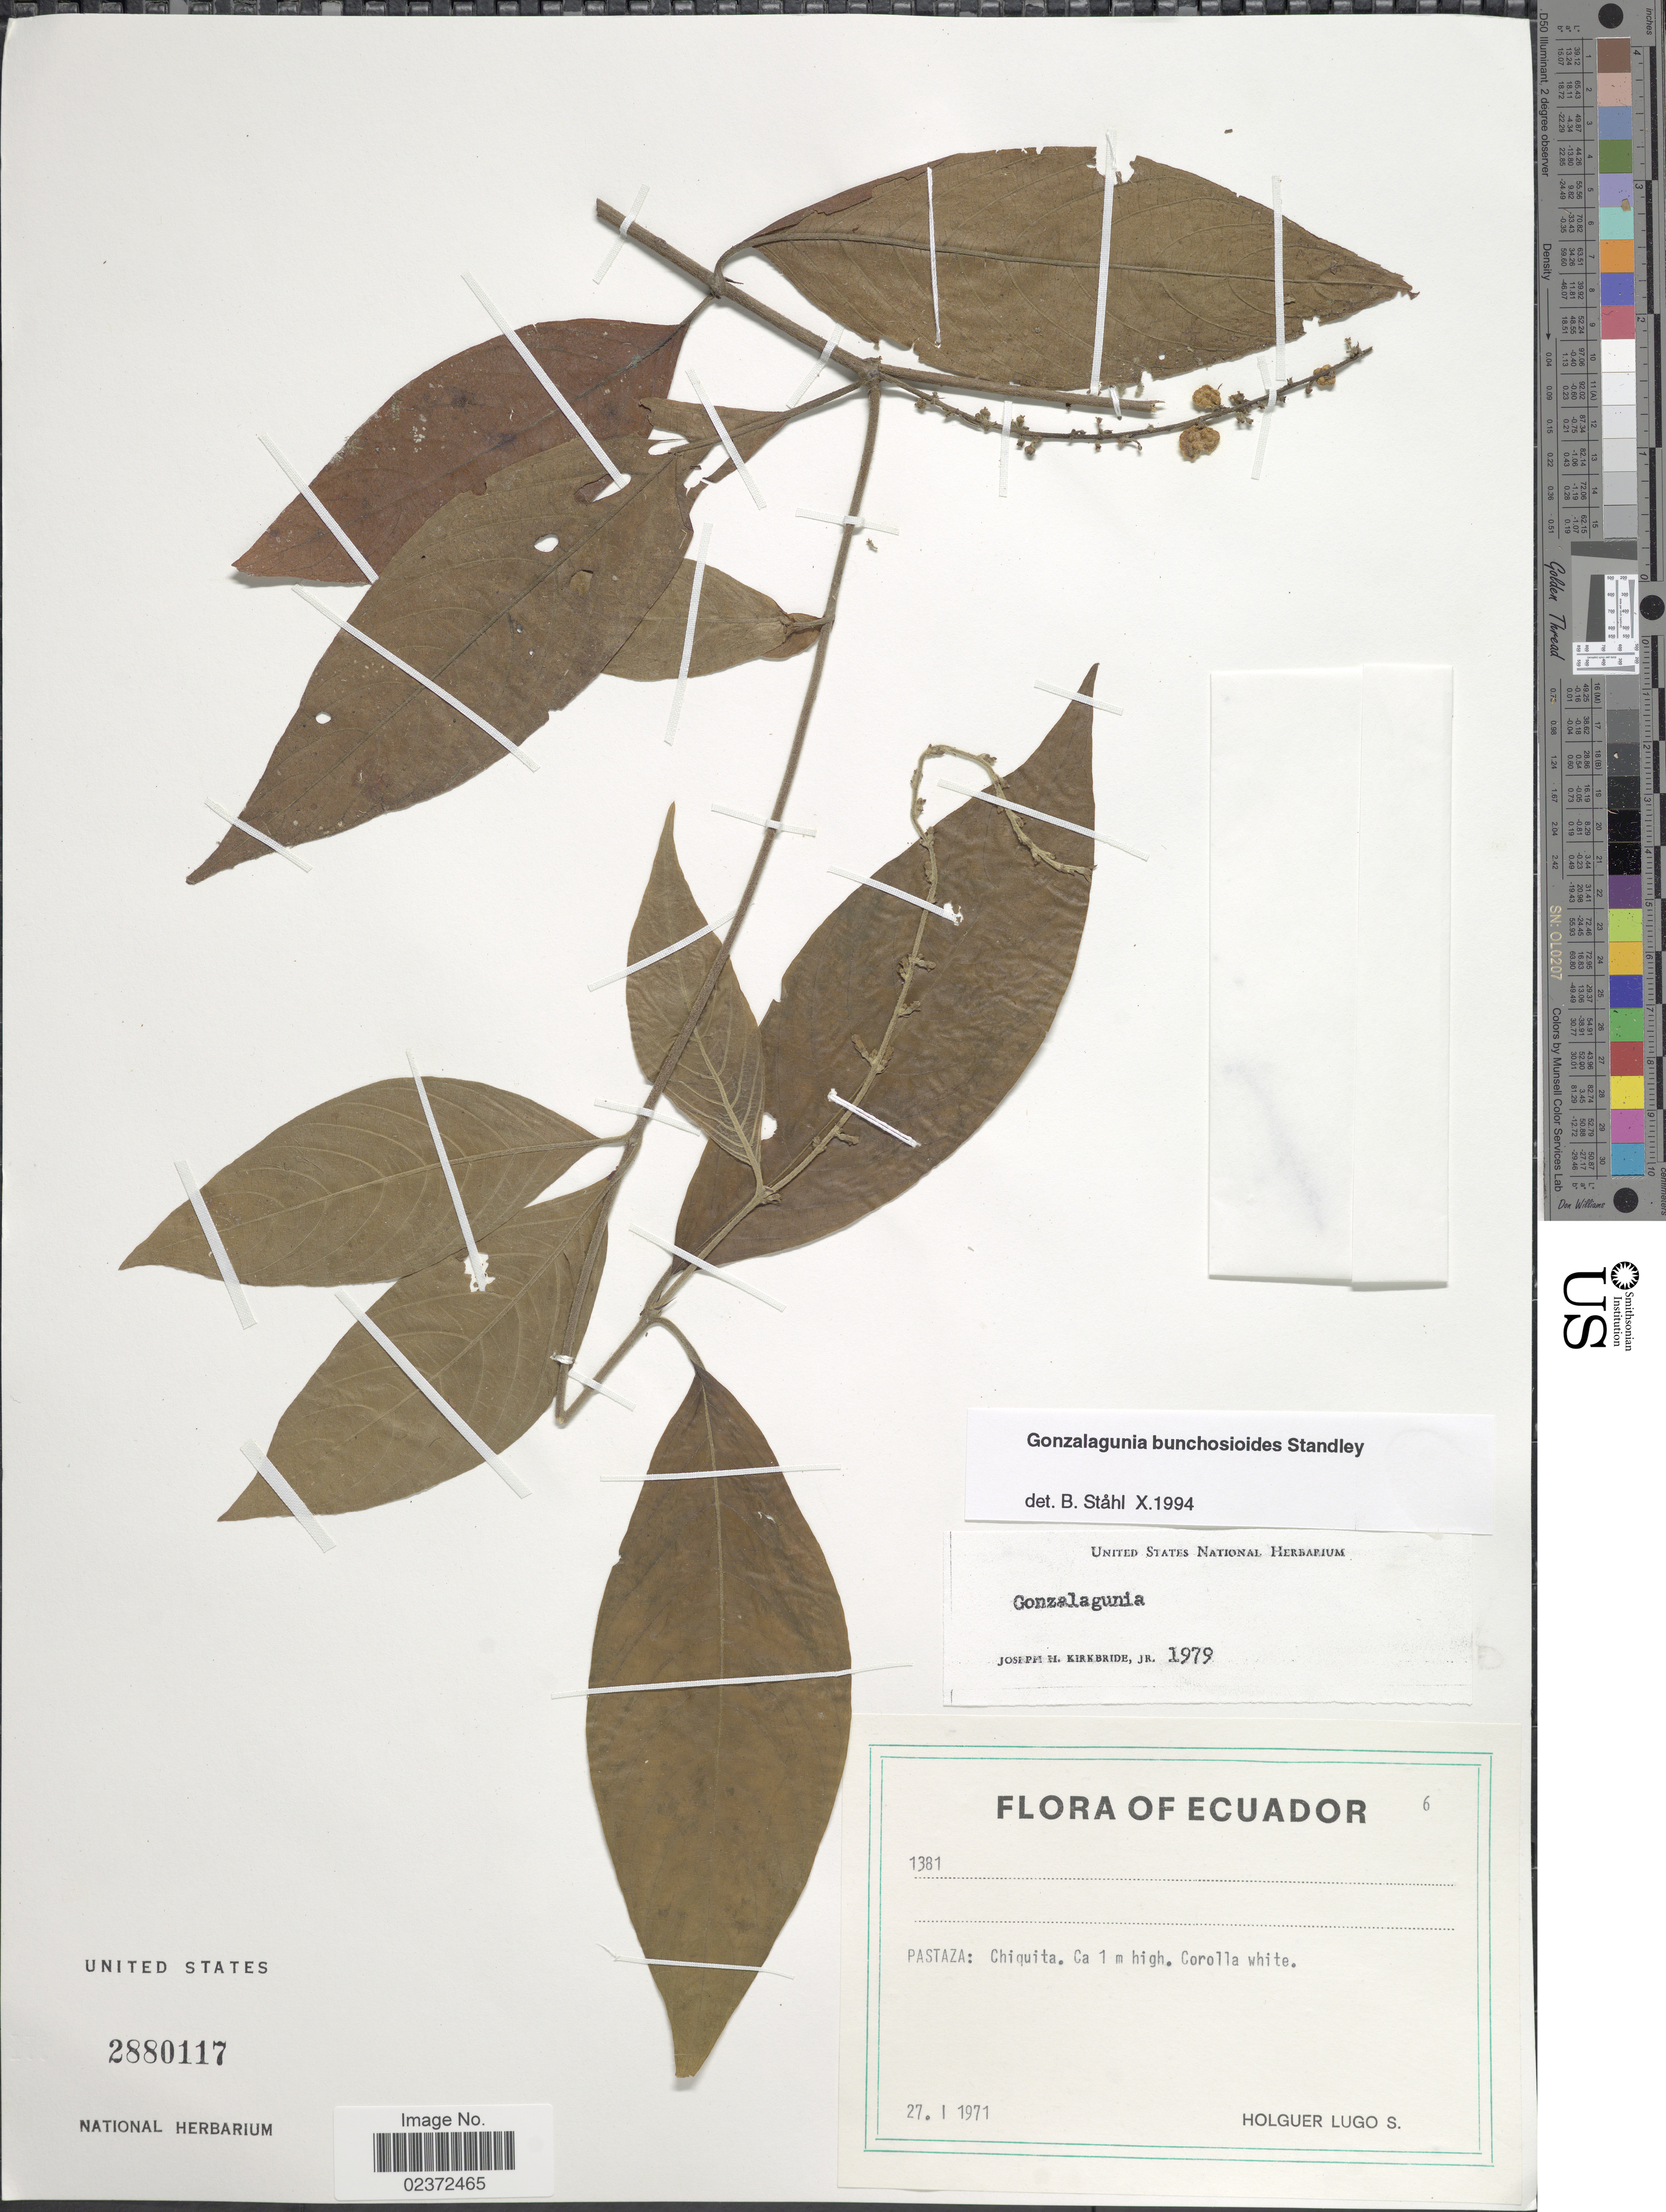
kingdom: Plantae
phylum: Tracheophyta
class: Magnoliopsida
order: Gentianales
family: Rubiaceae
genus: Gonzalagunia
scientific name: Gonzalagunia bunchosioides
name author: Standl.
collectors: H. Lugo S.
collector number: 1381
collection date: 1971-01-27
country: Ecuador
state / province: Pastaza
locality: Chiquita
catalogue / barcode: US 2880117